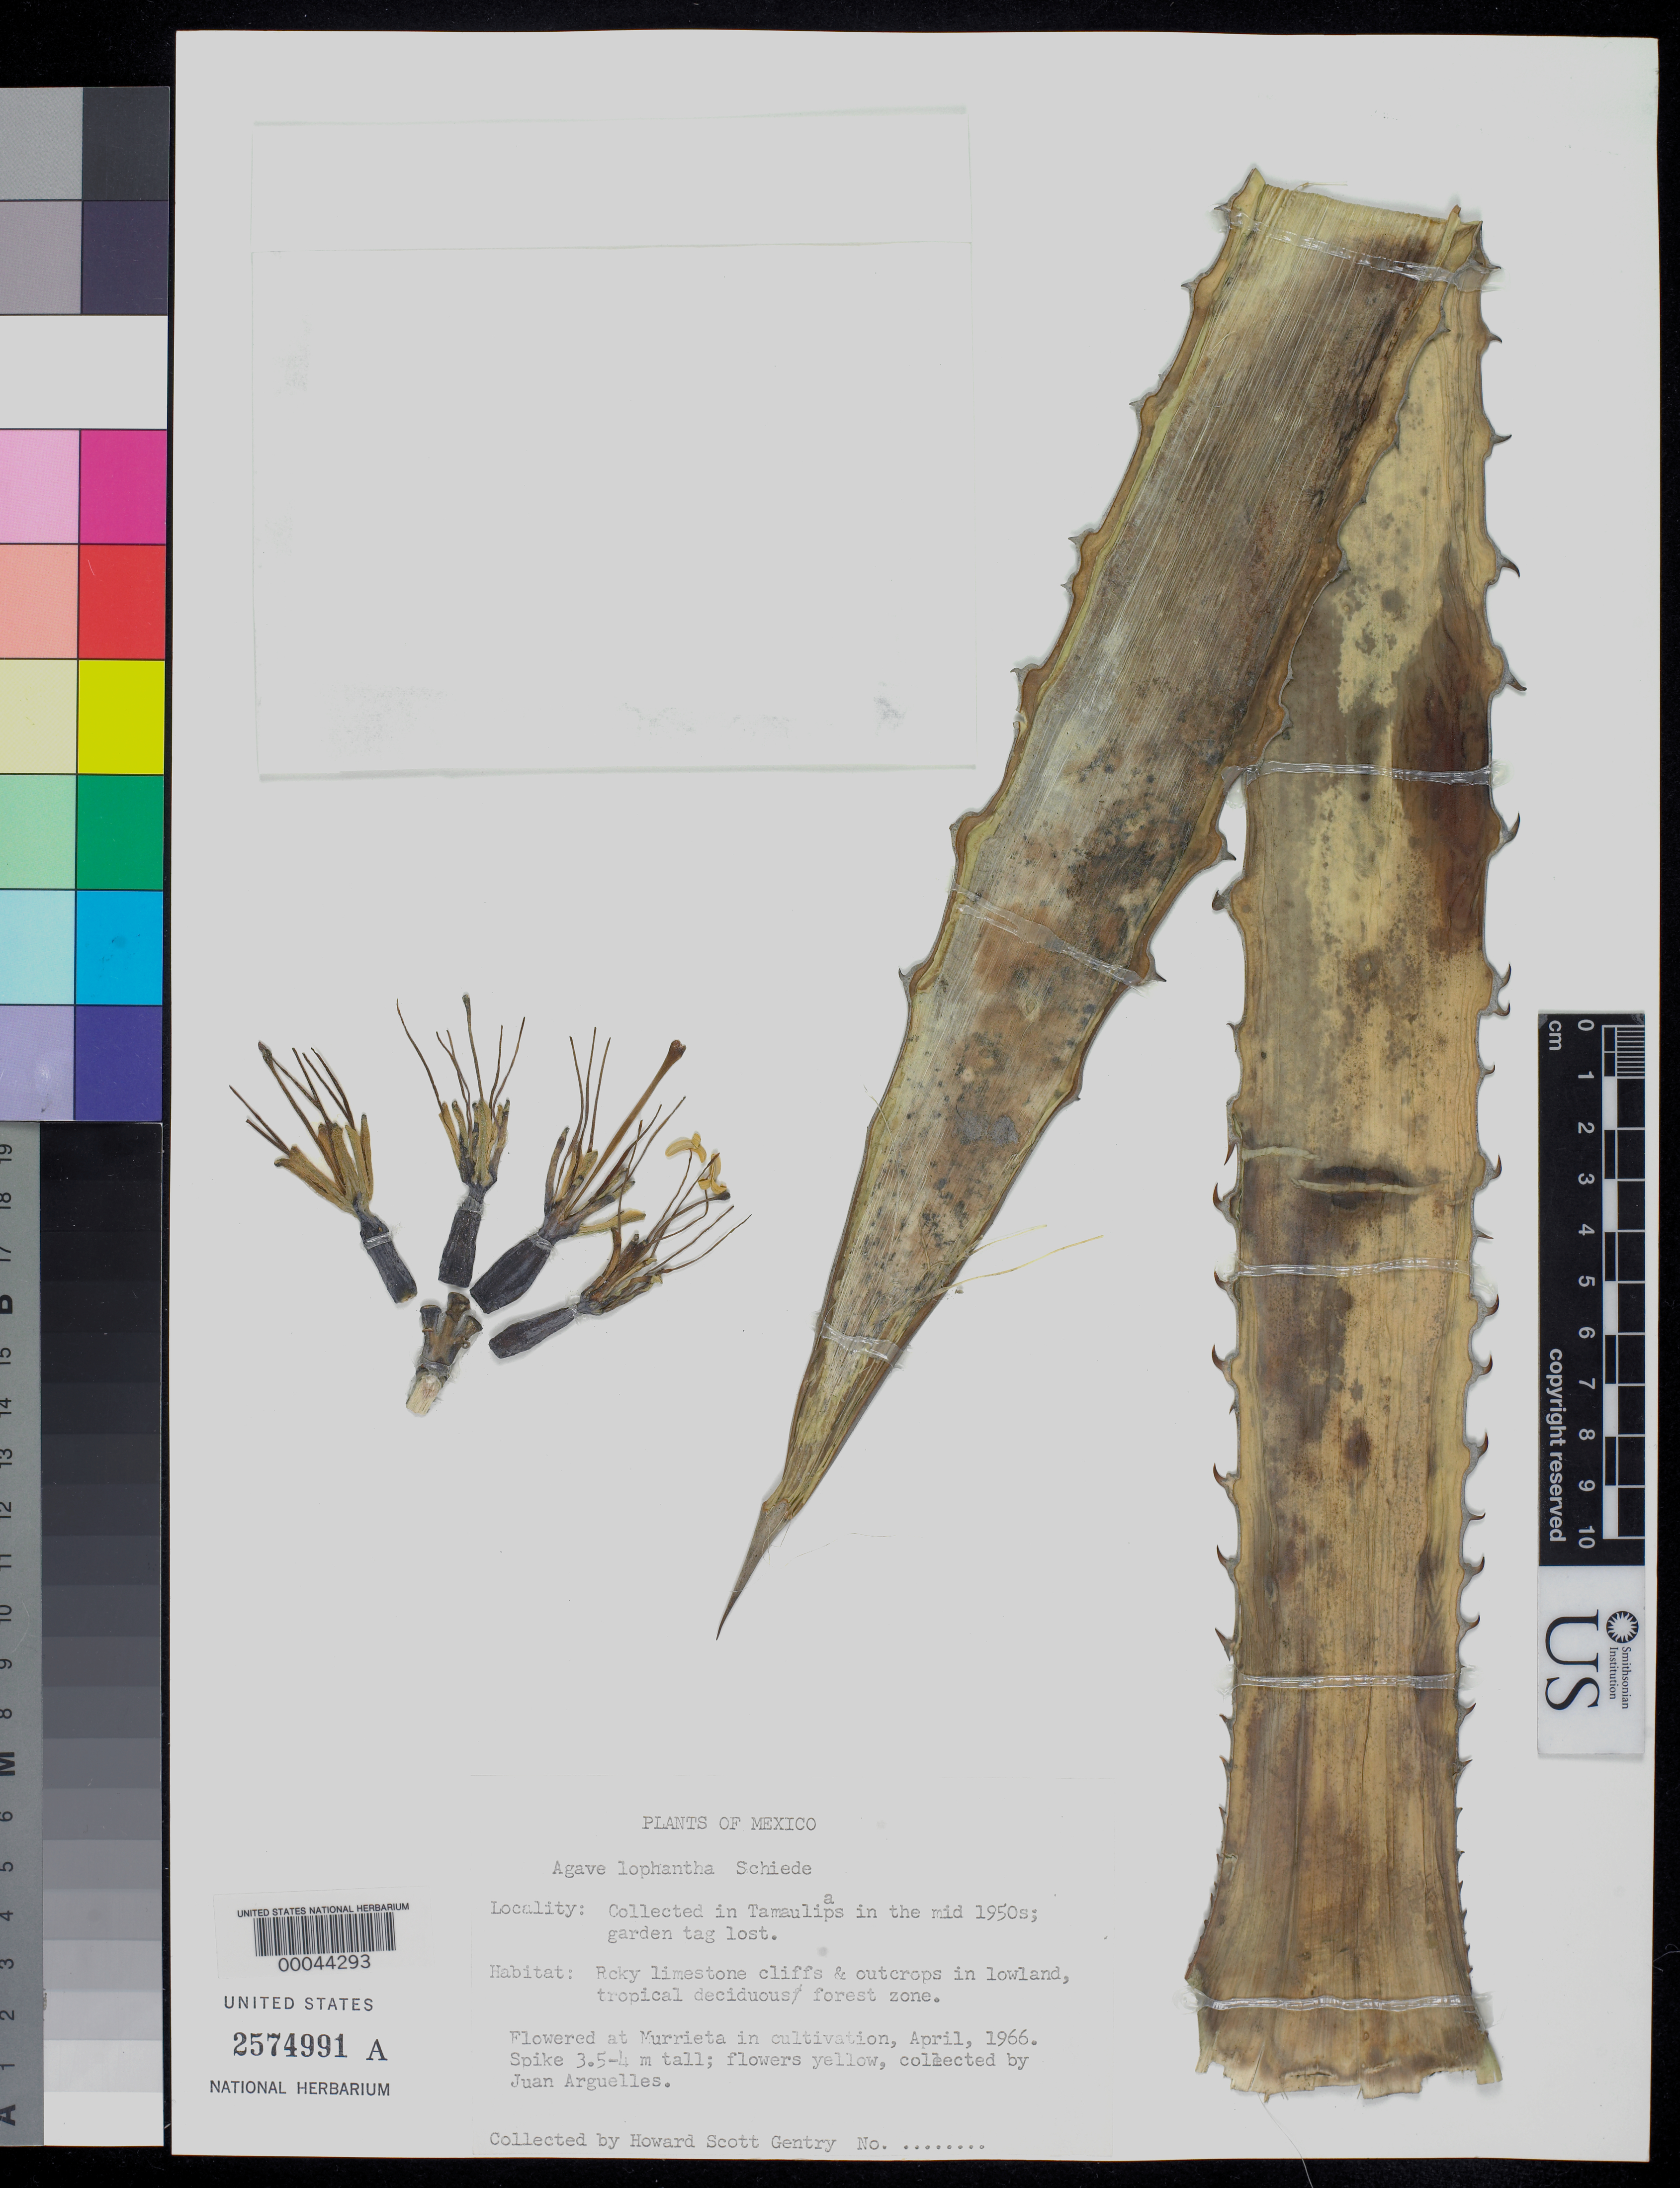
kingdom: Plantae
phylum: Tracheophyta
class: Liliopsida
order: Asparagales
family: Asparagaceae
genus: Agave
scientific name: Agave lophantha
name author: Schiede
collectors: J. Arguelles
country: Mexico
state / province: México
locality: Tamaulipas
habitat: Rocky limestone cliffs & outcrops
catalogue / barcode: US 2574991A